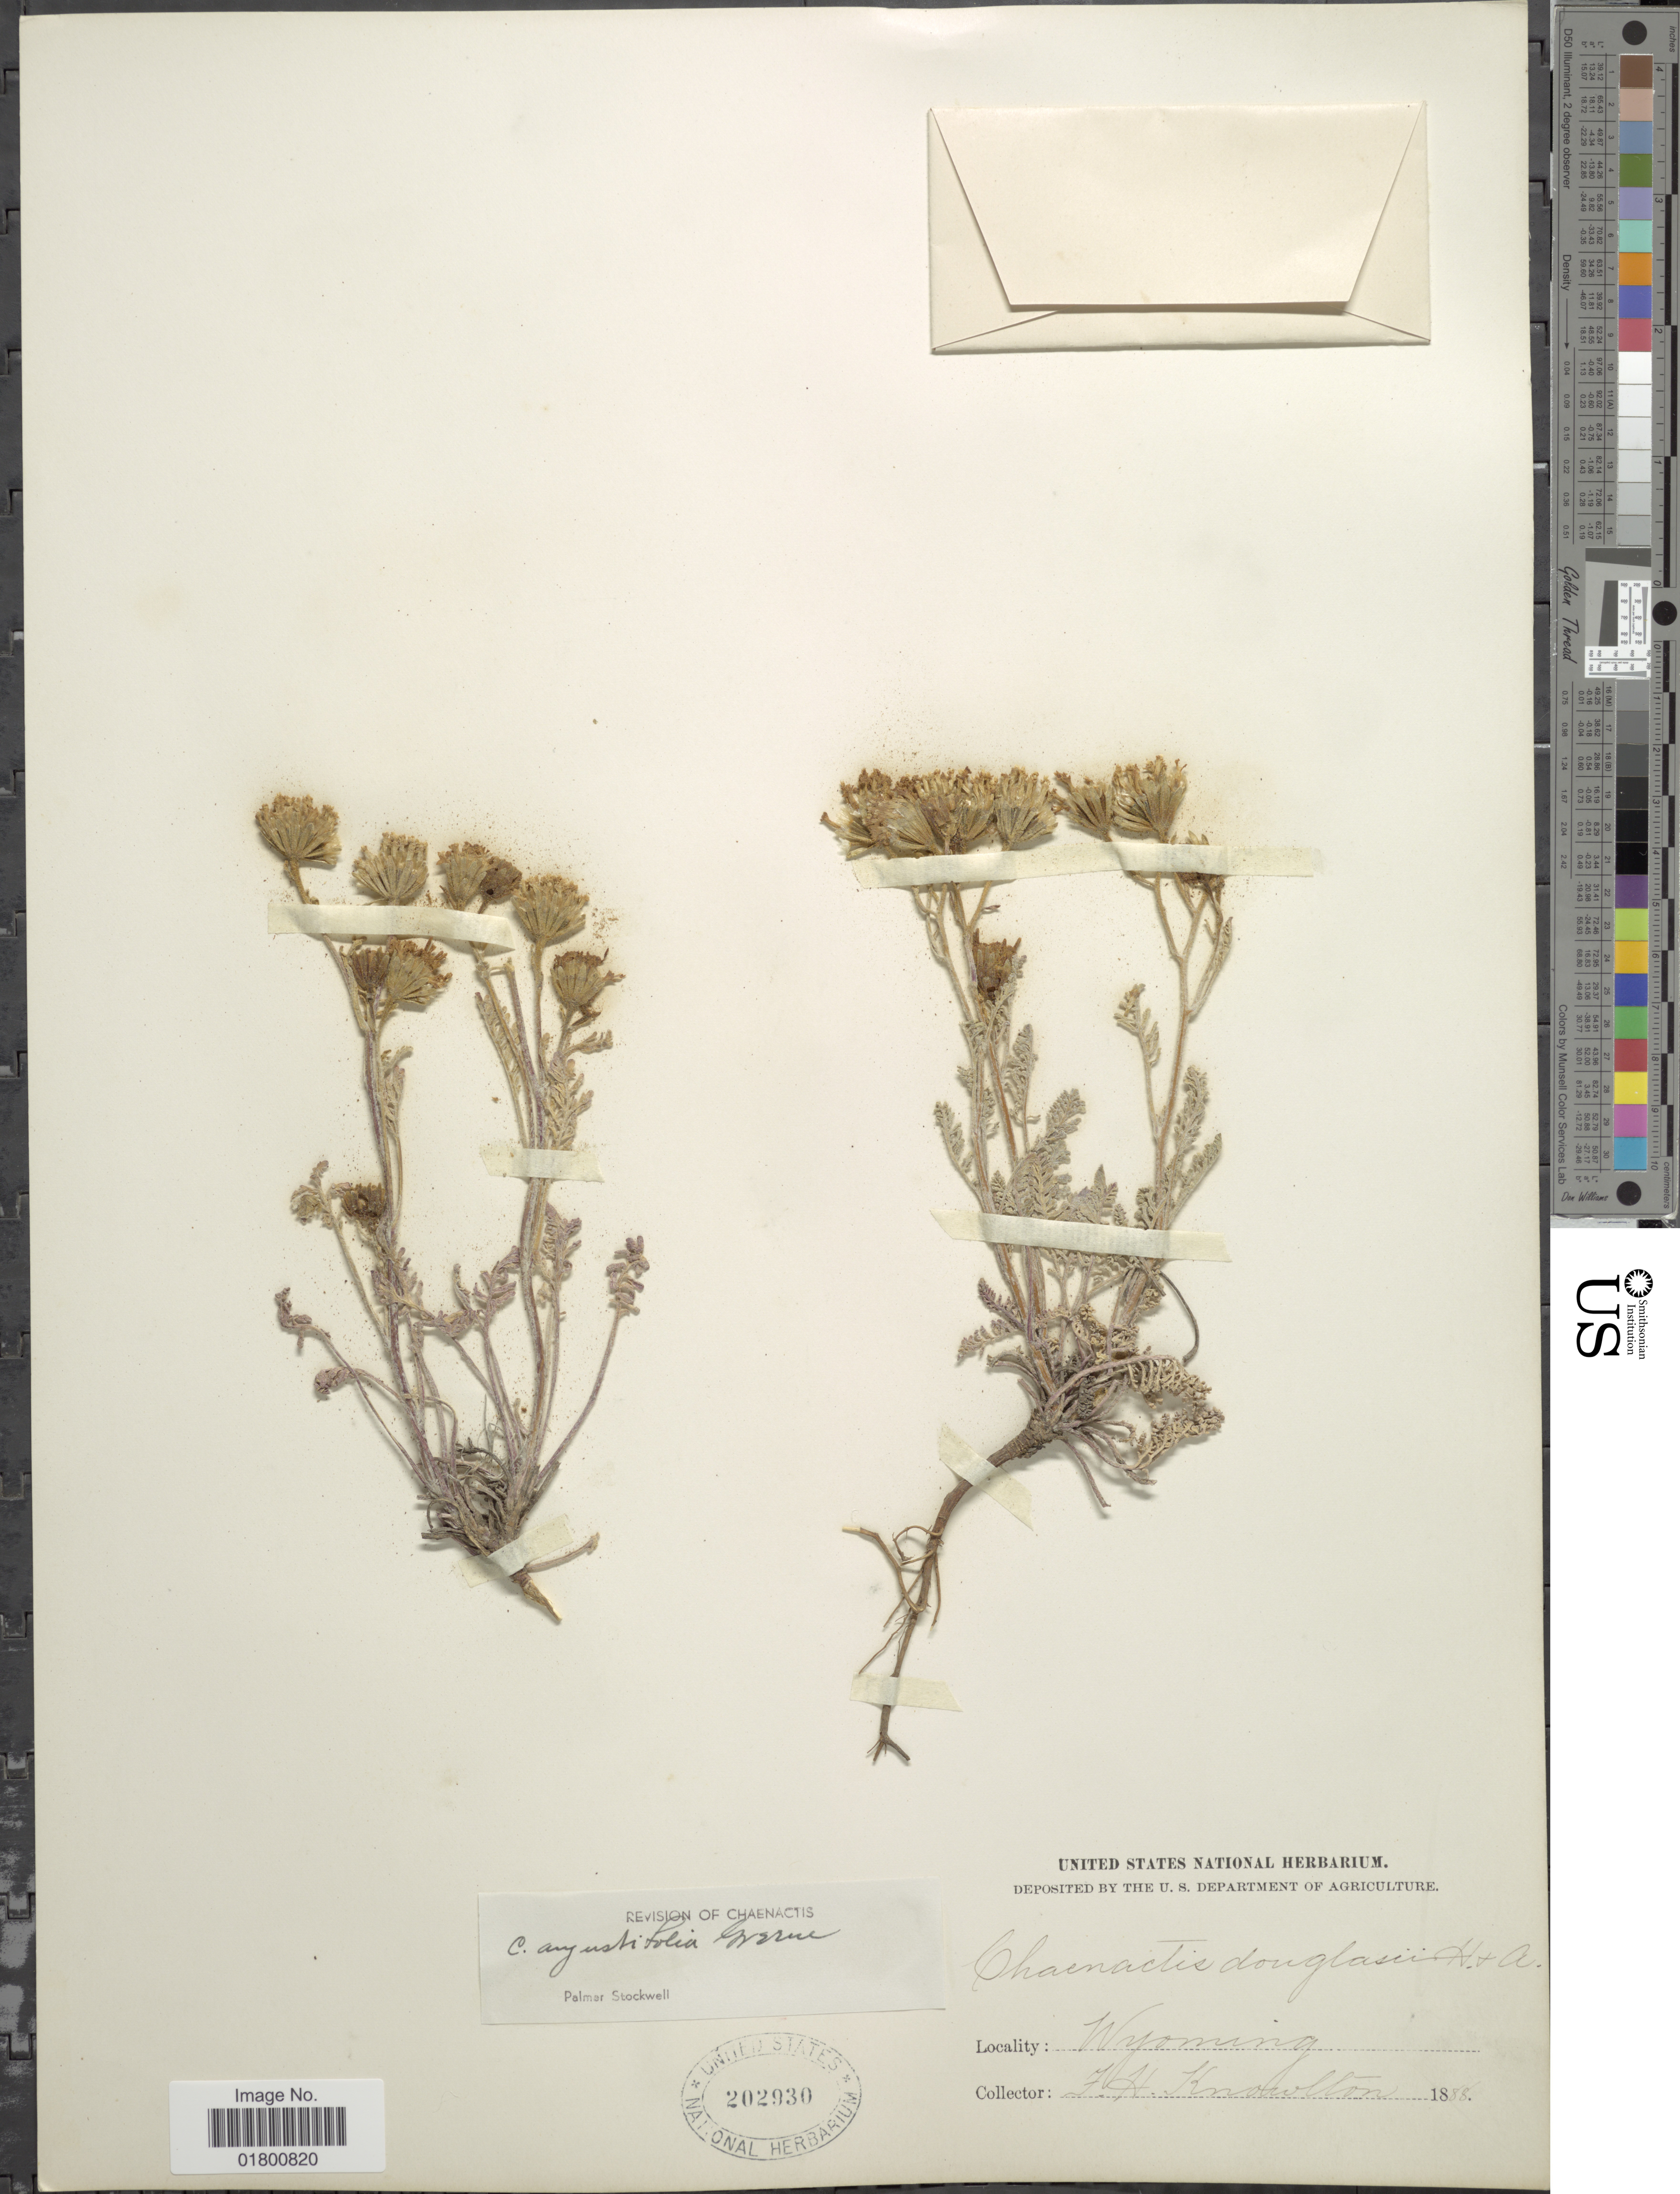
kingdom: Plantae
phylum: Tracheophyta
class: Magnoliopsida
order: Asterales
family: Asteraceae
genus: Chaenactis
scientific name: Chaenactis angustifolia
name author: Greene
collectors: T. H. Knowlton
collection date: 1868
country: United States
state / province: Wyoming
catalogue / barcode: US 202930